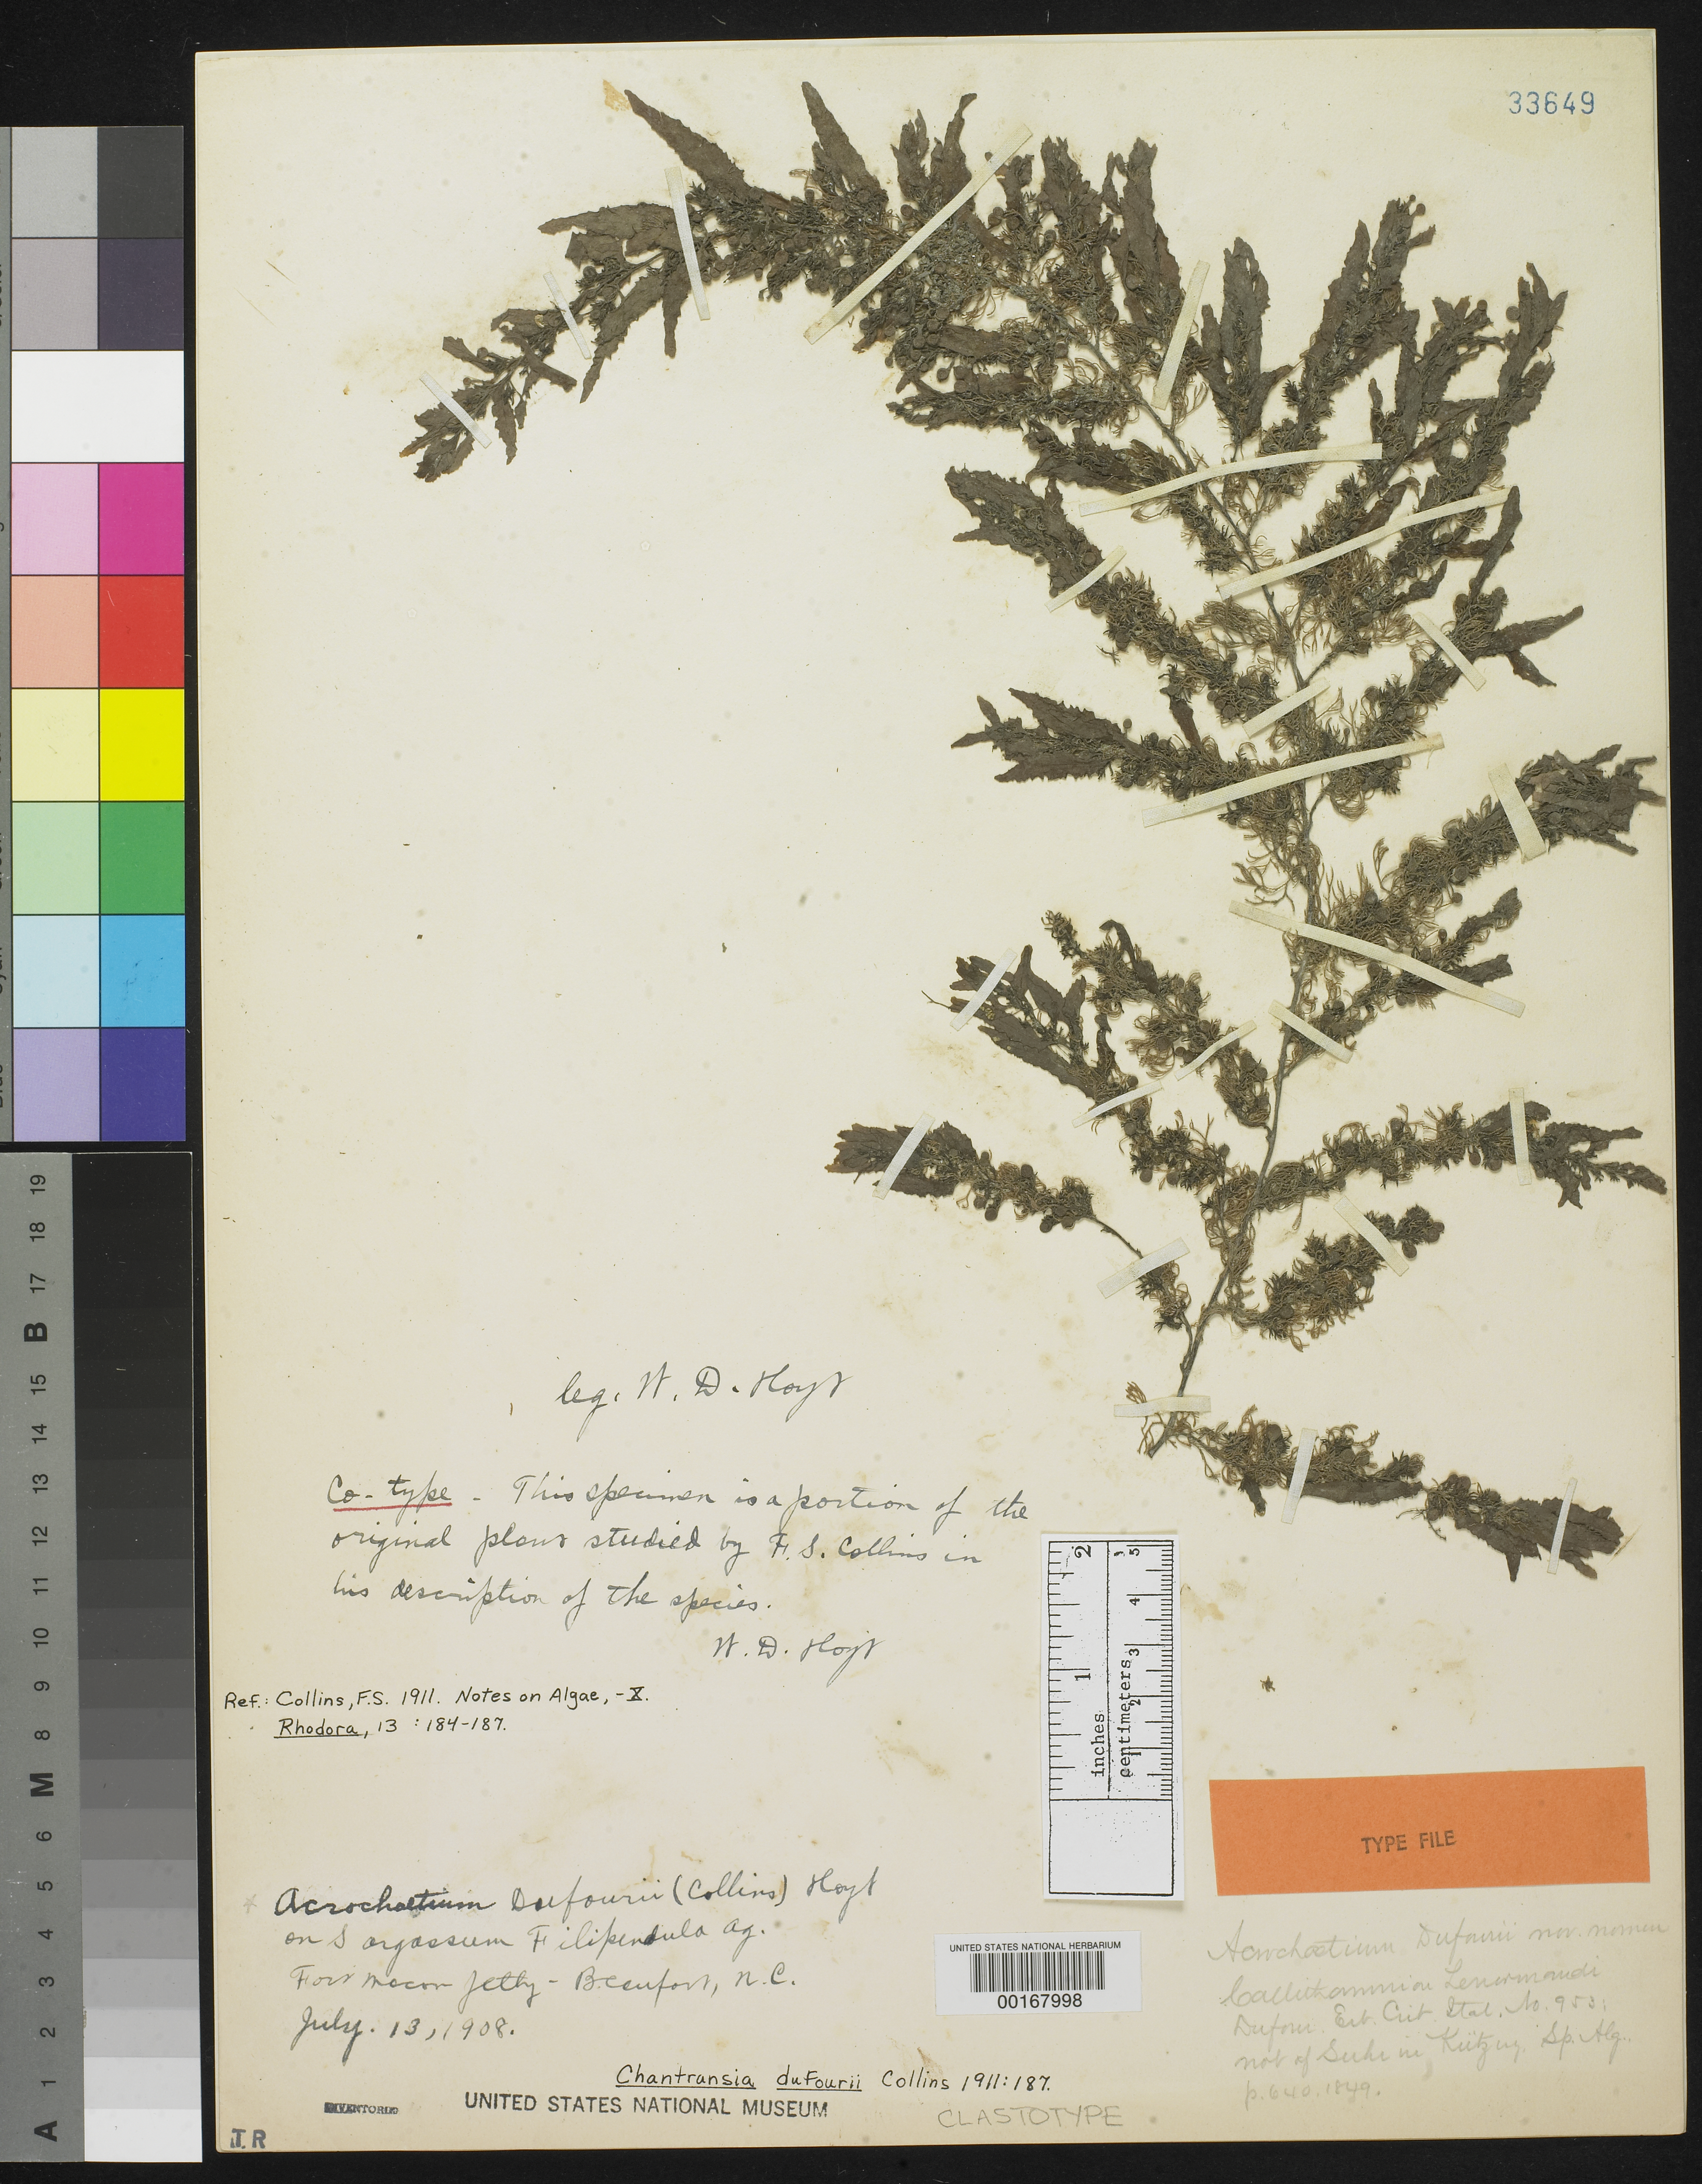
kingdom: Plantae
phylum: Rhodophyta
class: Florideophyceae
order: Batrachospermales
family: Lemaneaceae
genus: Chantransia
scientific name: Chantransia dufourii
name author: Collins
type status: Clastotype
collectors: W. D. Hoyt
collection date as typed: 13 Jul 1908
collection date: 1908-07-13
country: United States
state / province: North Carolina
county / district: Carteret County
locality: Beaufort, Fort Macon jetty.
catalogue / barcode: US 33649